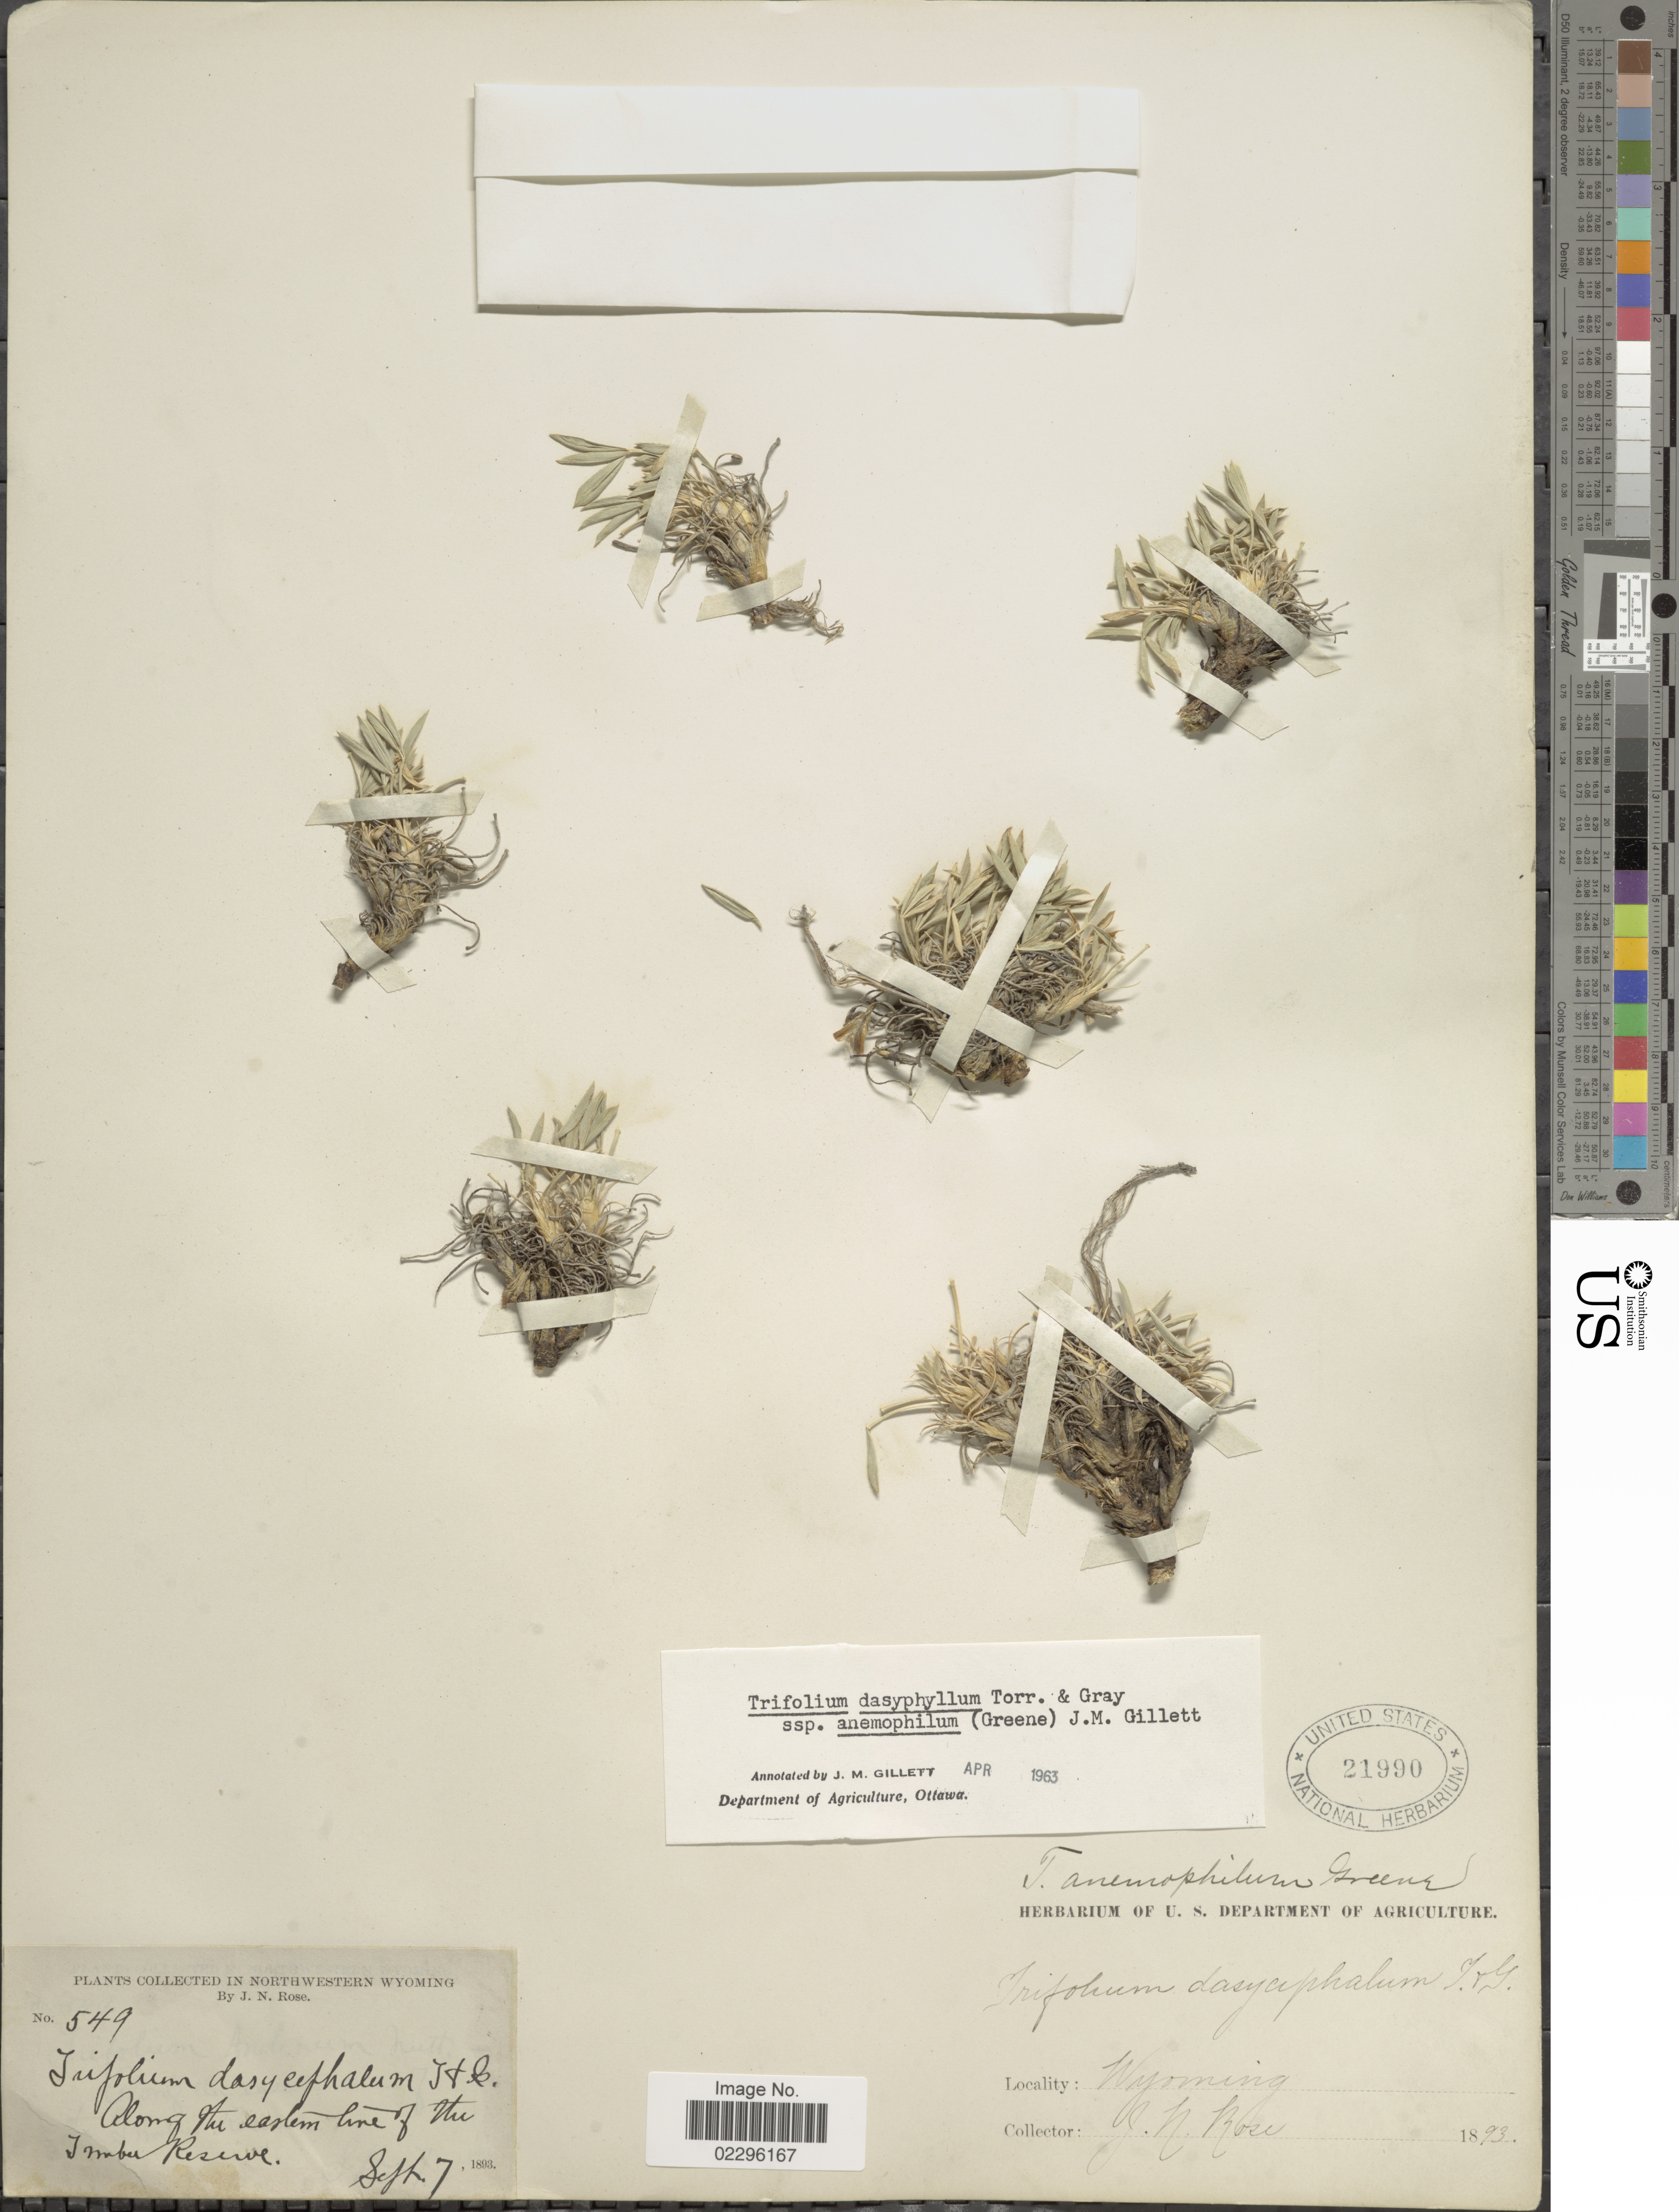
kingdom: Plantae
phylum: Tracheophyta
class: Magnoliopsida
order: Fabales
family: Fabaceae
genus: Trifolium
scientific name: Trifolium dasyphyllum subsp. anemophilum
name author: (Greene) J.M. Gillett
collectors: J. N. Rose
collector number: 549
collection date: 1893-09-07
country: United States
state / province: Wyoming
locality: Northwestern Wyoming, Along the eastern line of the Timber Reserve.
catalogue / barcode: US 21990